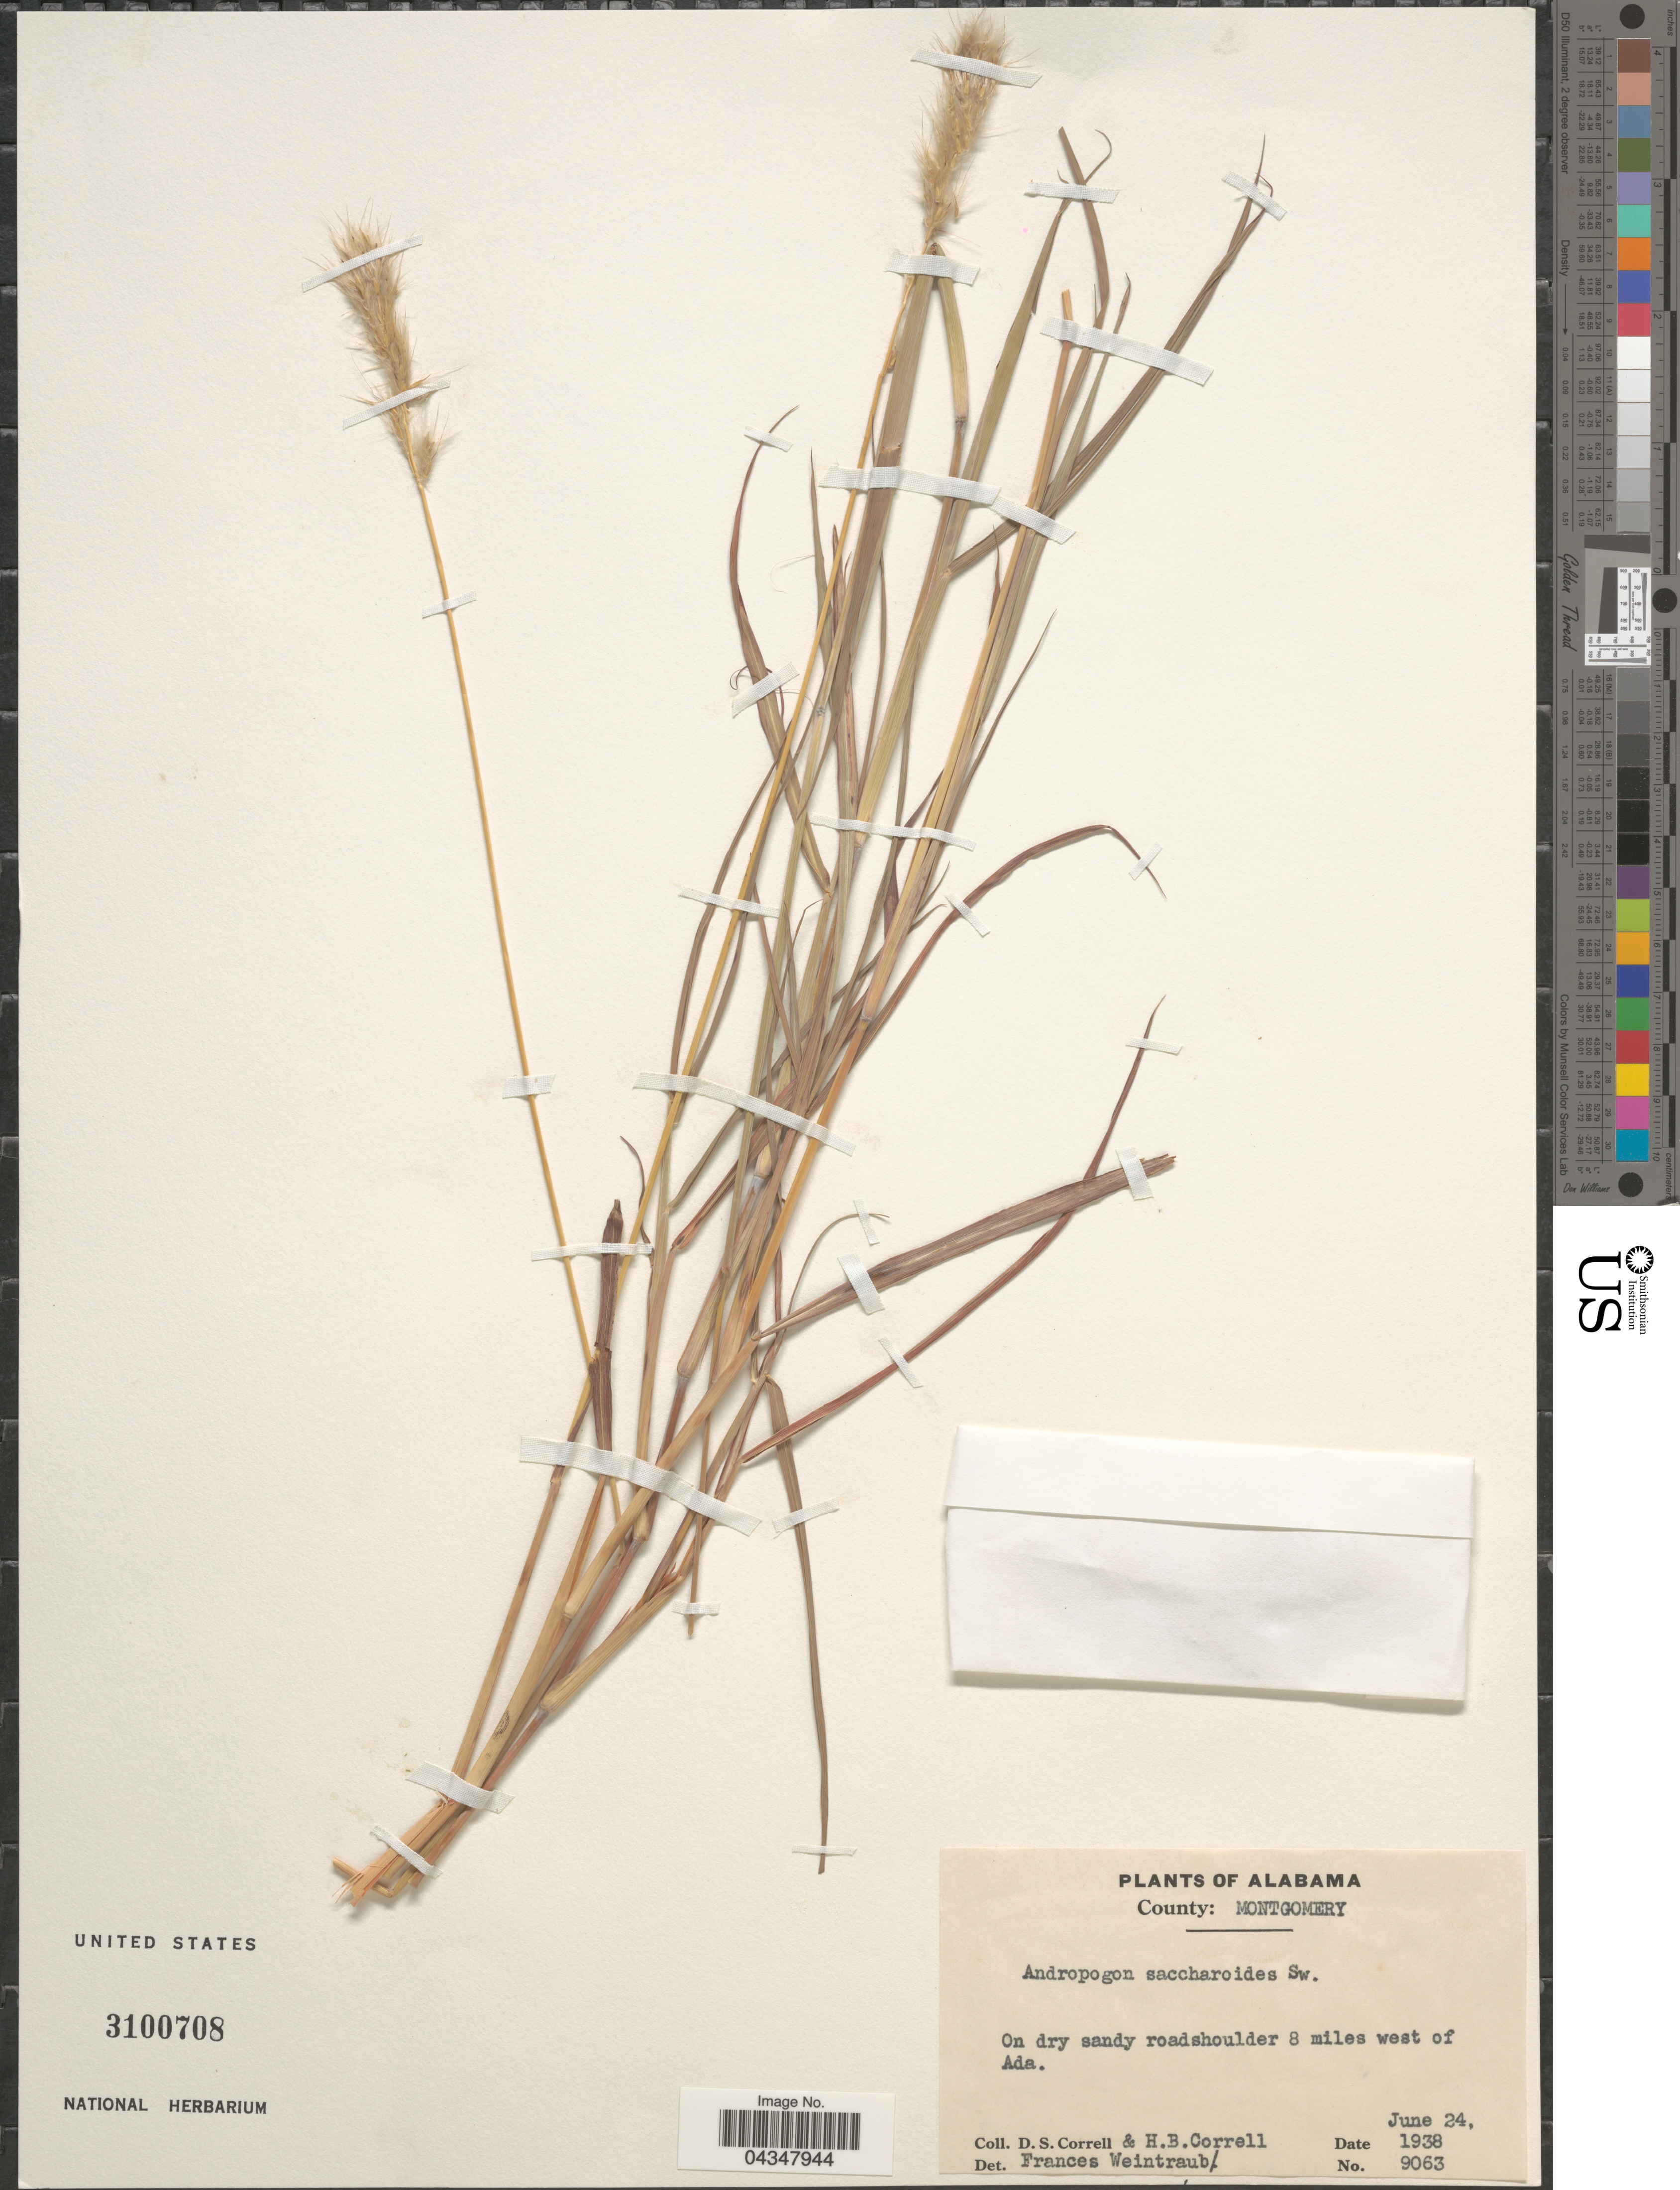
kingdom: Plantae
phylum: Tracheophyta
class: Liliopsida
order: Poales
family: Poaceae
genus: Bothriochloa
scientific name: Bothriochloa saccharoides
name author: (Sw.) Rydb.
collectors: D. S. Correll & H. Correll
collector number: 9063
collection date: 1938-06-24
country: United States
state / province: Alabama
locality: County: Montgomery. On dry sandy roadshoulder 8 miles west of Ada.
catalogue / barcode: US 3100708